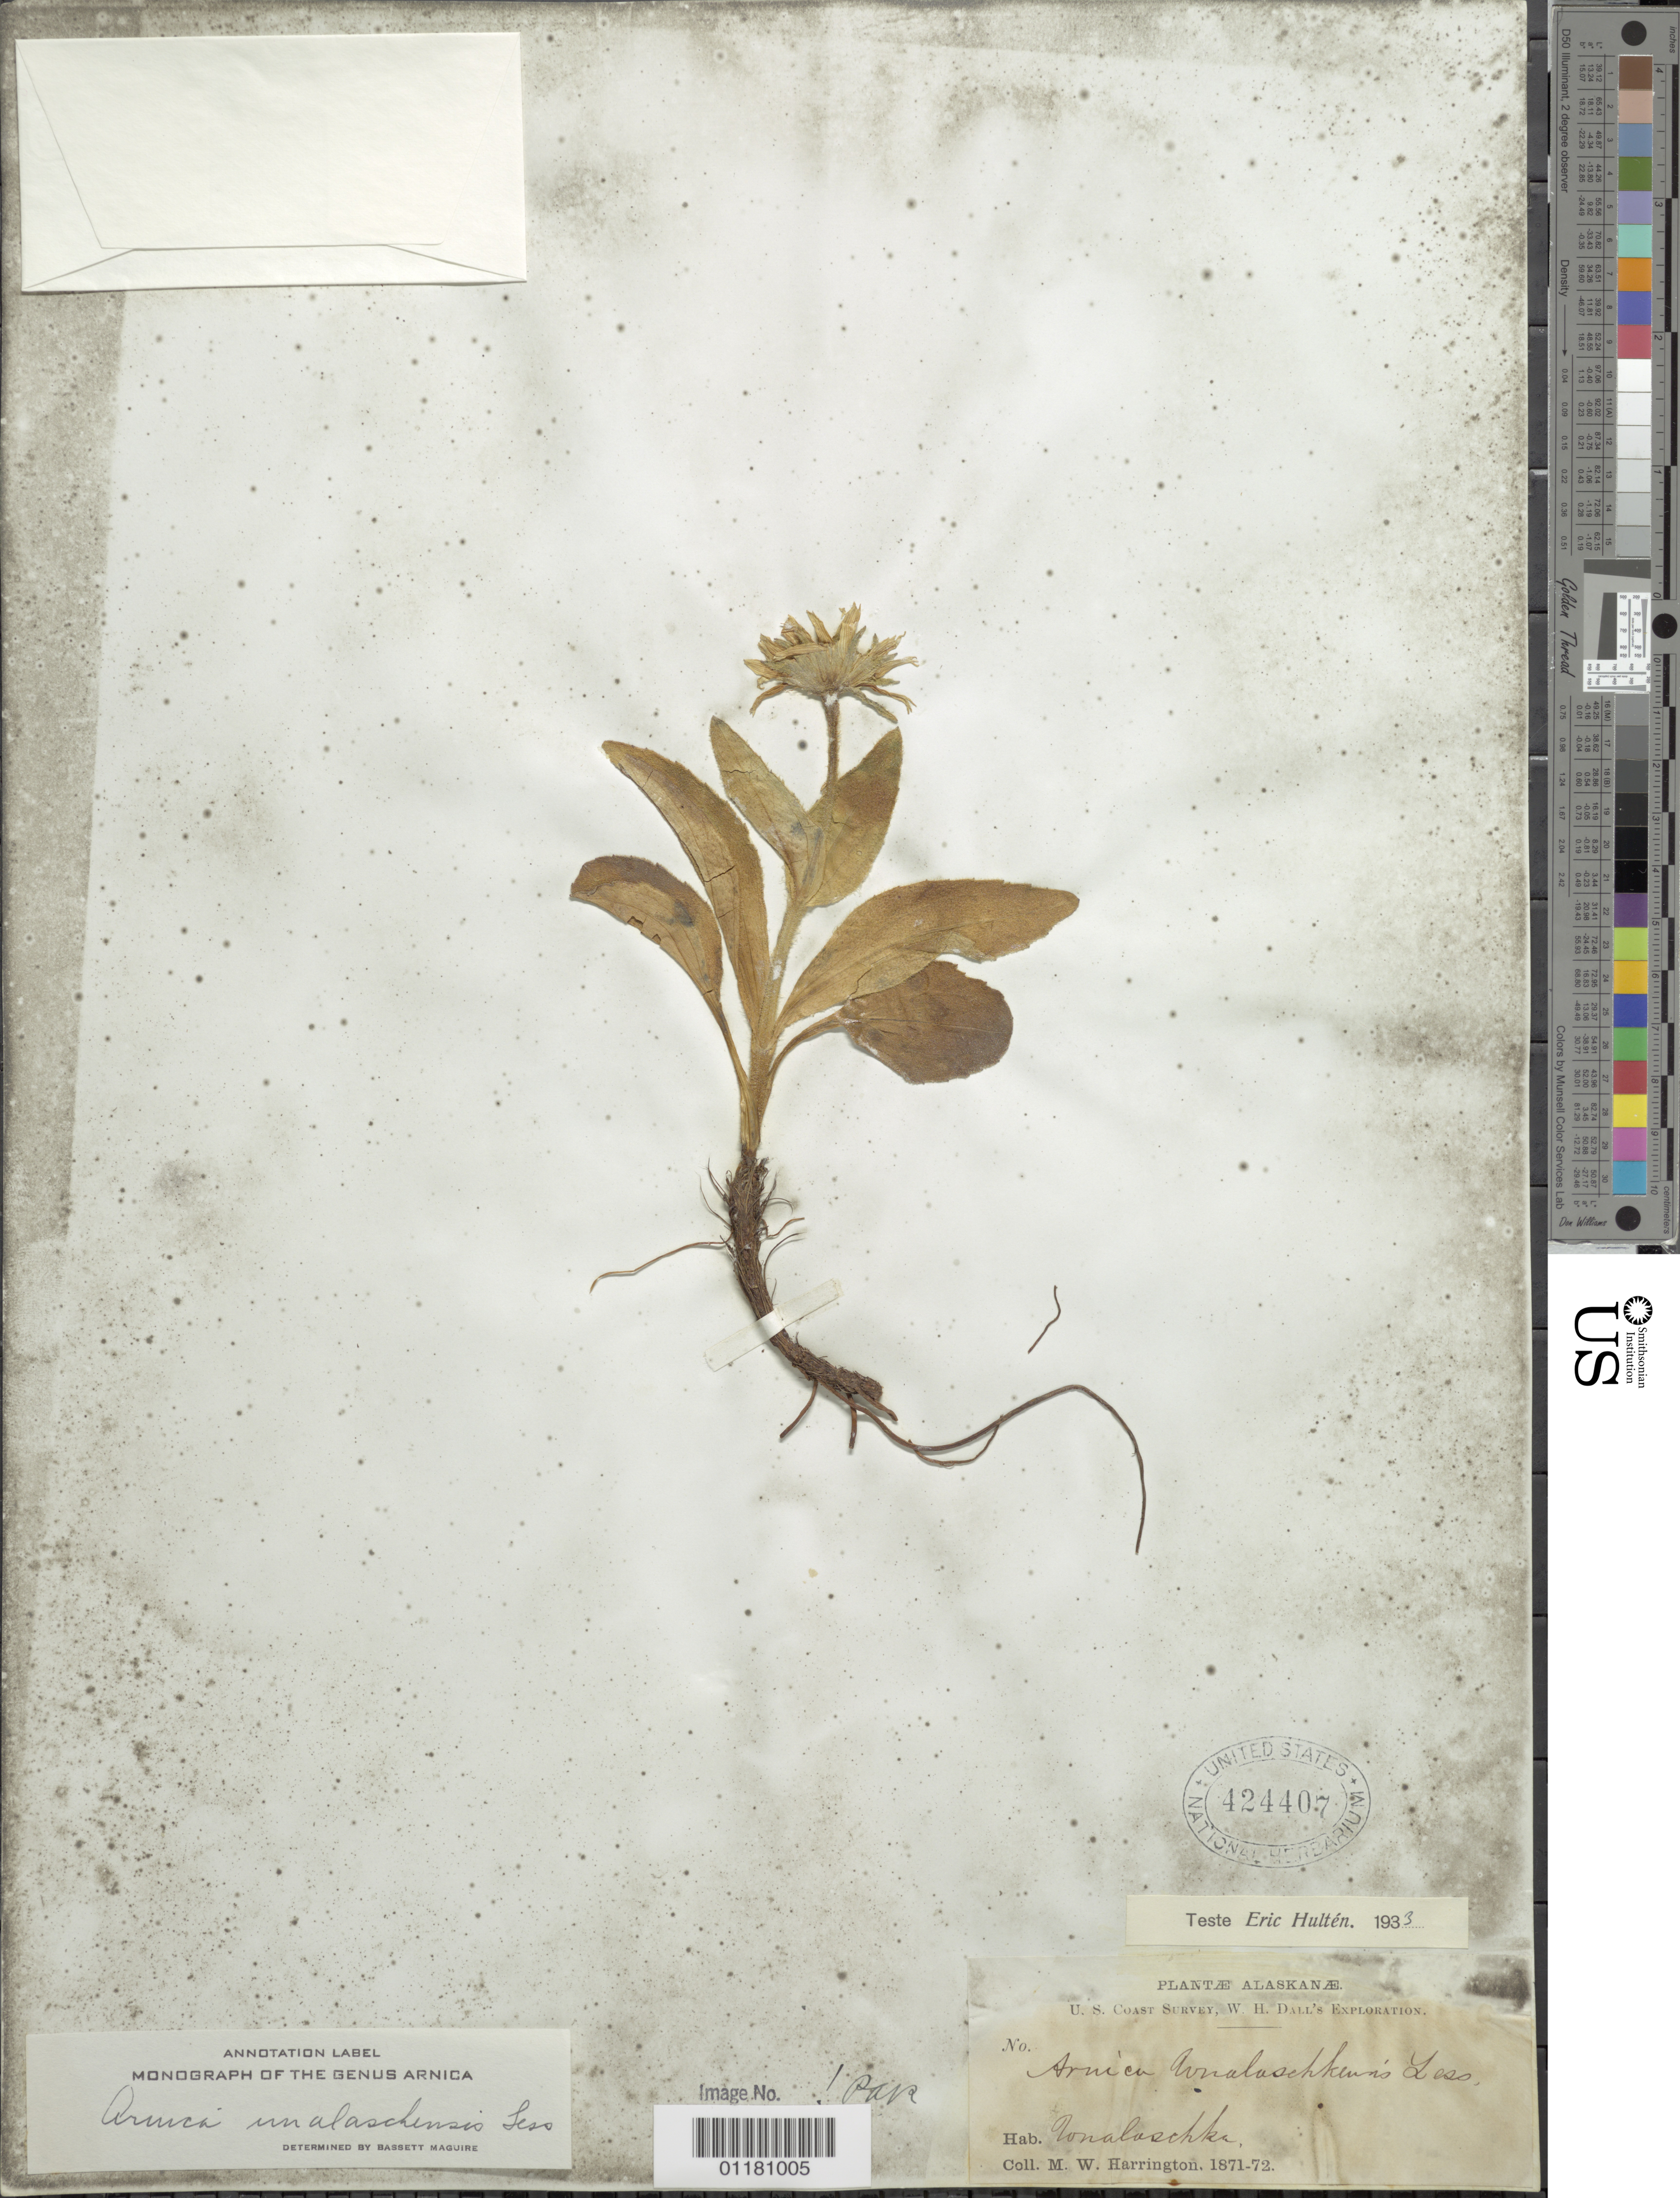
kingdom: Plantae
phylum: Tracheophyta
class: Magnoliopsida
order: Asterales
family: Asteraceae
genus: Arnica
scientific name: Arnica unalashcensis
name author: Less.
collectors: M. W. Harrington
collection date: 1871/1872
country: United States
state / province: Alaska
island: Unalaska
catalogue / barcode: US 424407